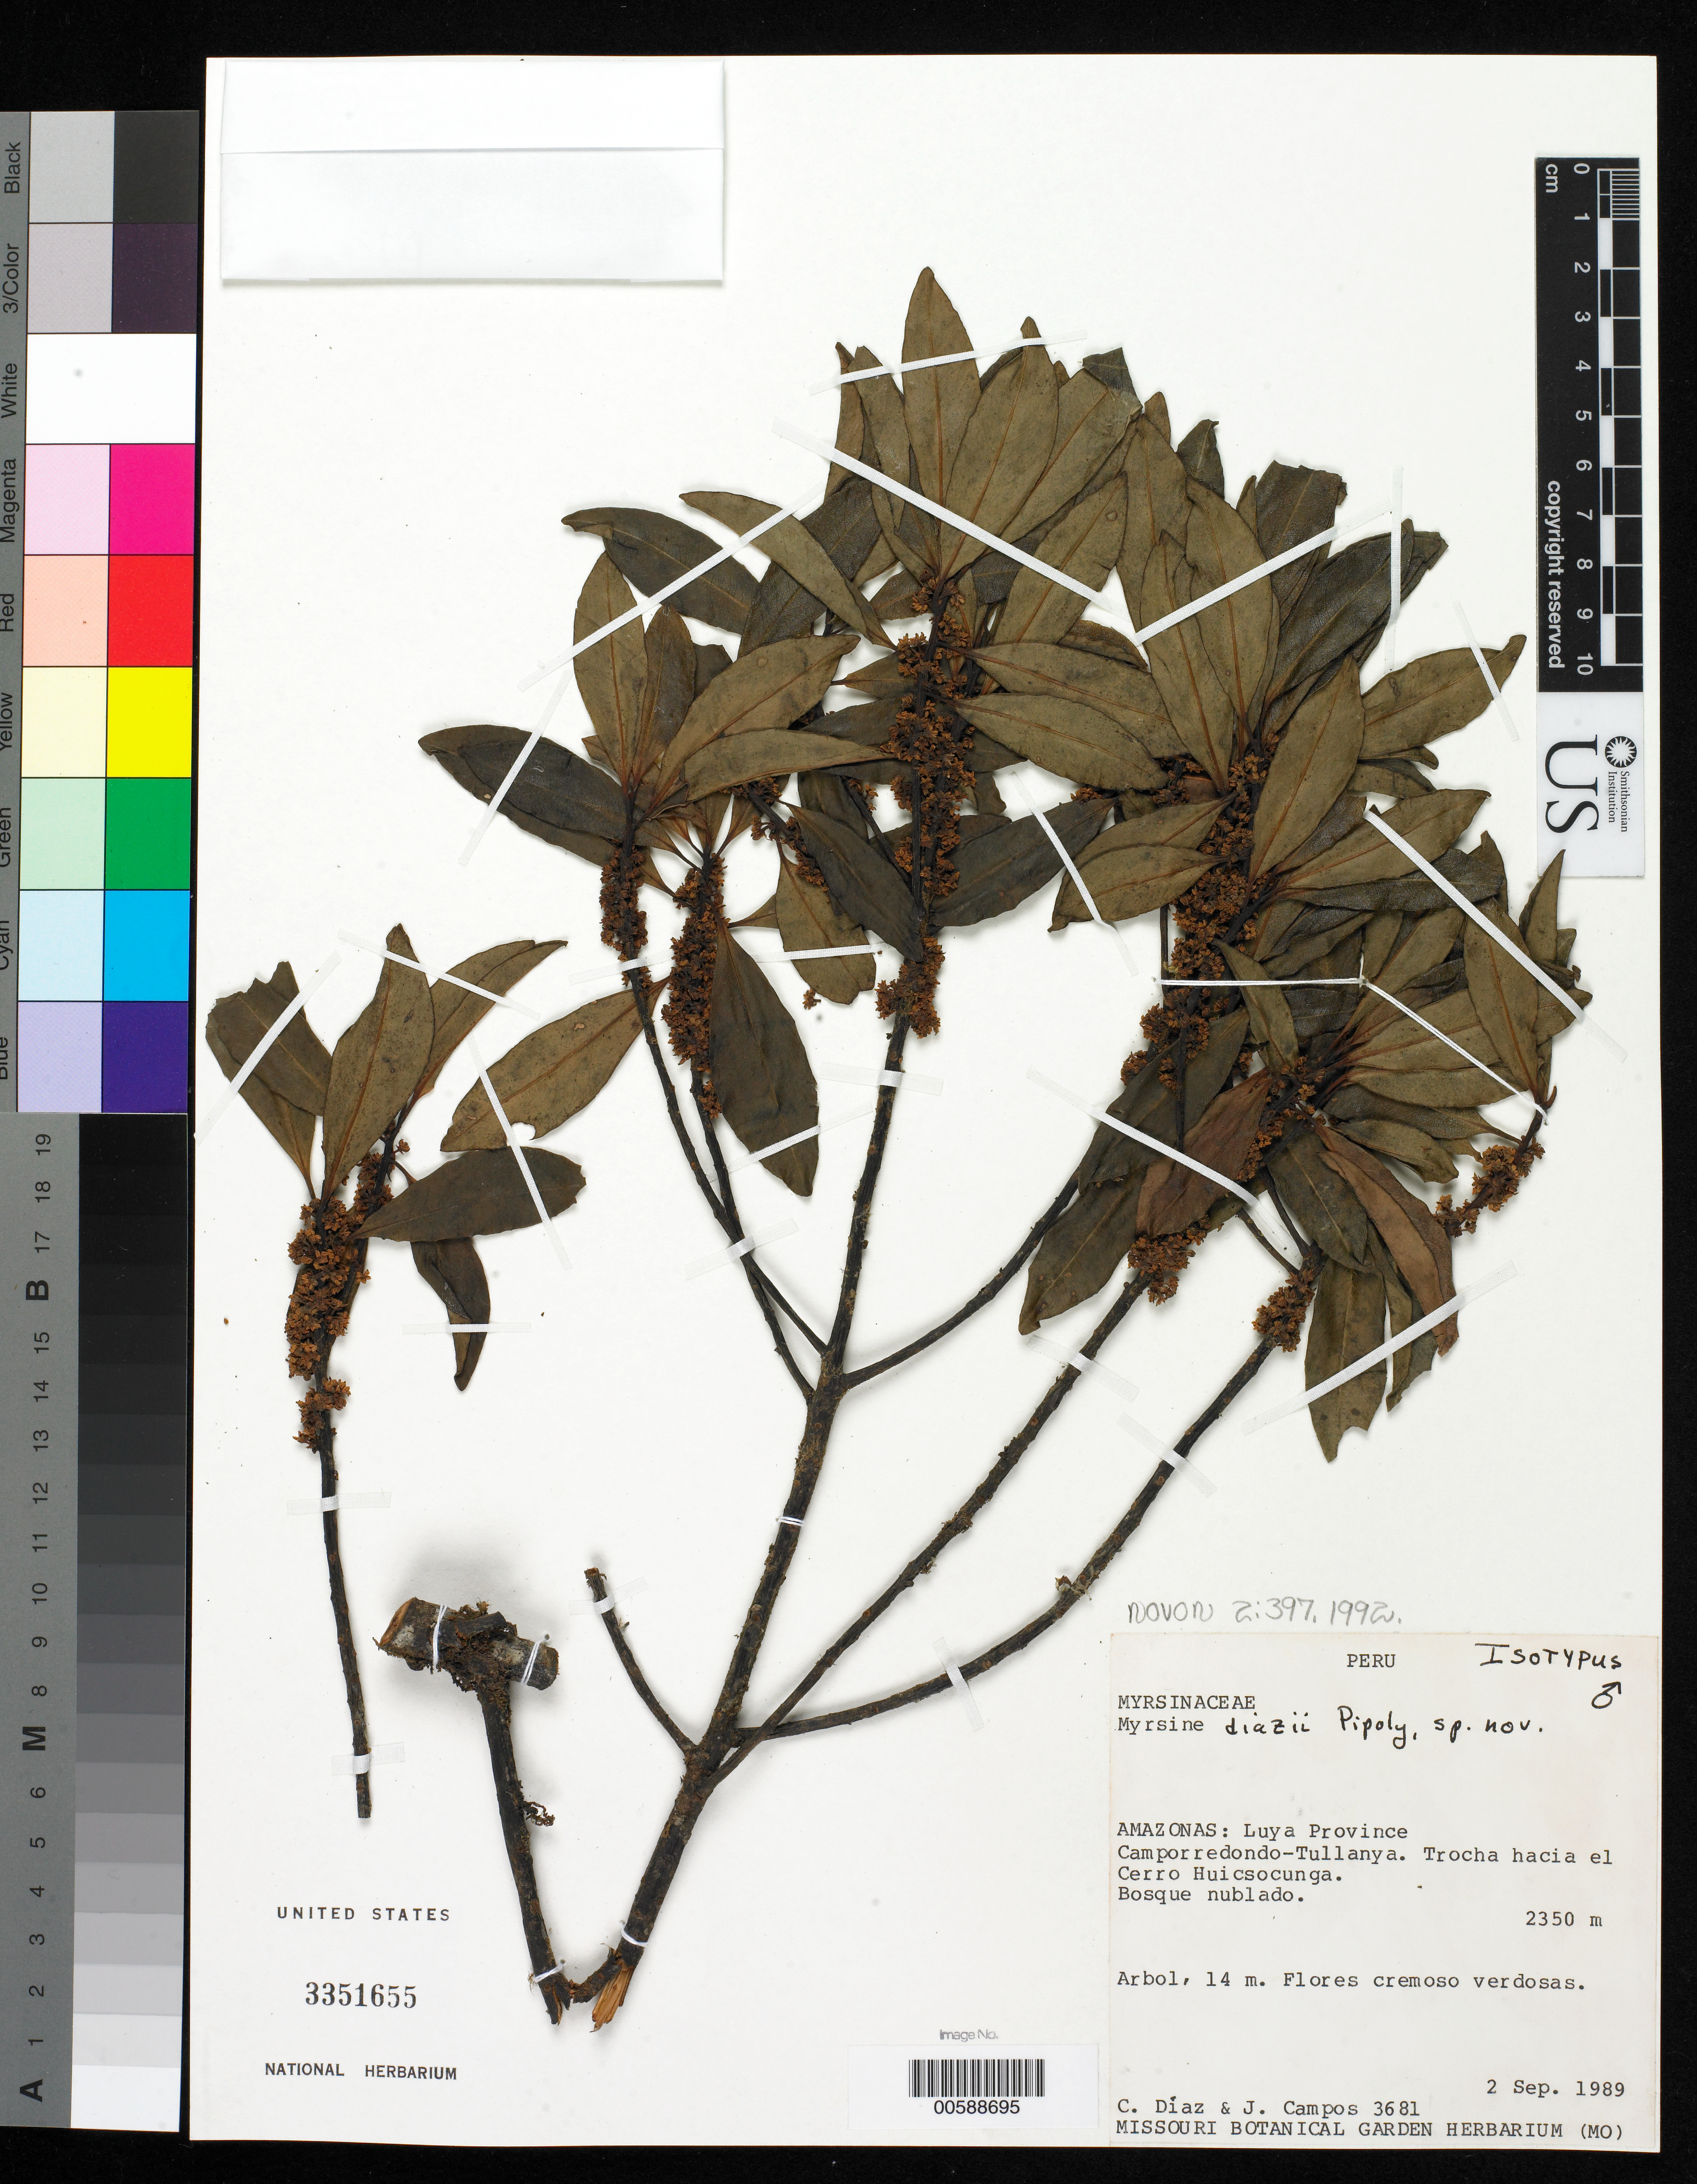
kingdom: Plantae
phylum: Tracheophyta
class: Magnoliopsida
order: Ericales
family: Primulaceae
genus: Myrsine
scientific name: Myrsine diazii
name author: Pipoly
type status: Isotype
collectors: C. Díaz & J. Campos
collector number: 3681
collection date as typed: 02 Sep 1989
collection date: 1989-09-02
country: Peru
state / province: Amazonas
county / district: Luya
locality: Campo Redondo - Tullanya, trocha hacia el Cerro Huicsocunga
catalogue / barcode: US 3351655